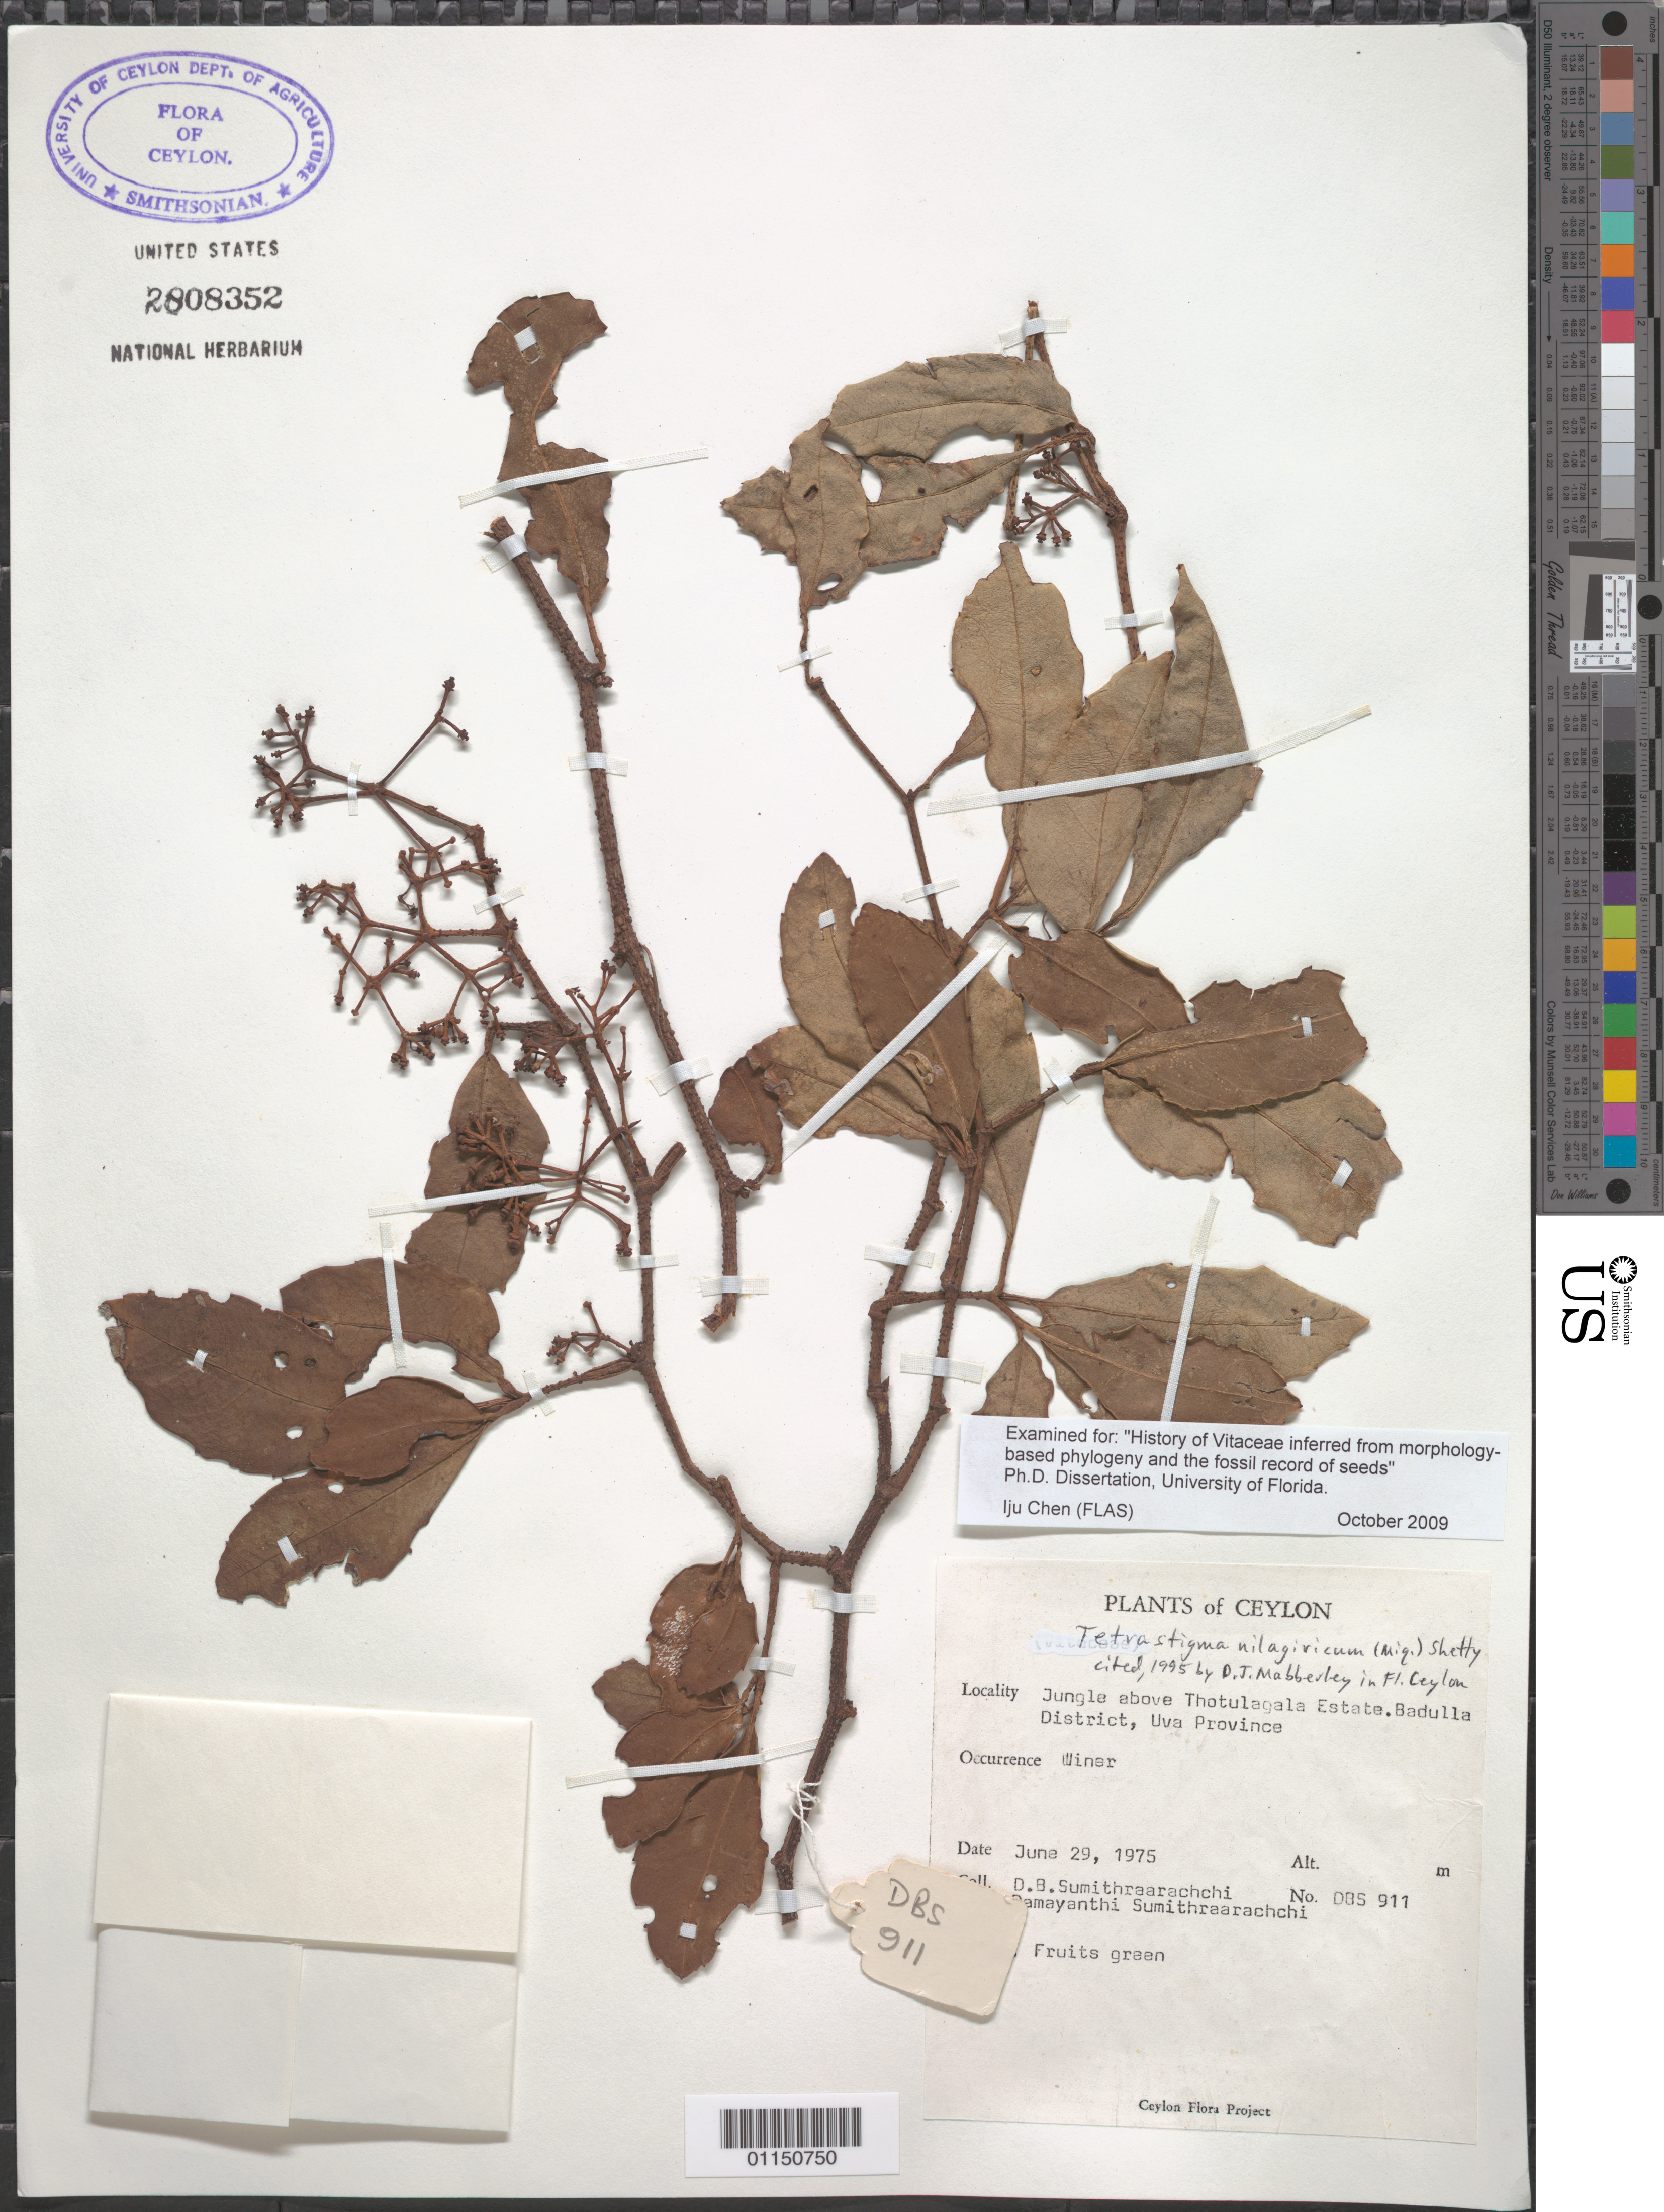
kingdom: Plantae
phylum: Tracheophyta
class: Magnoliopsida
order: Vitales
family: Vitaceae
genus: Tetrastigma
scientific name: Tetrastigma nilagiricum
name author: (Mig.) B.V. Shetty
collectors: D. B. Sumithraarachchi & D. Sumithraarachchi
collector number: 085 911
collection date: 1975-06-29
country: Sri Lanka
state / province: Uva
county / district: Badulla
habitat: Winer.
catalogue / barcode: US 2808352